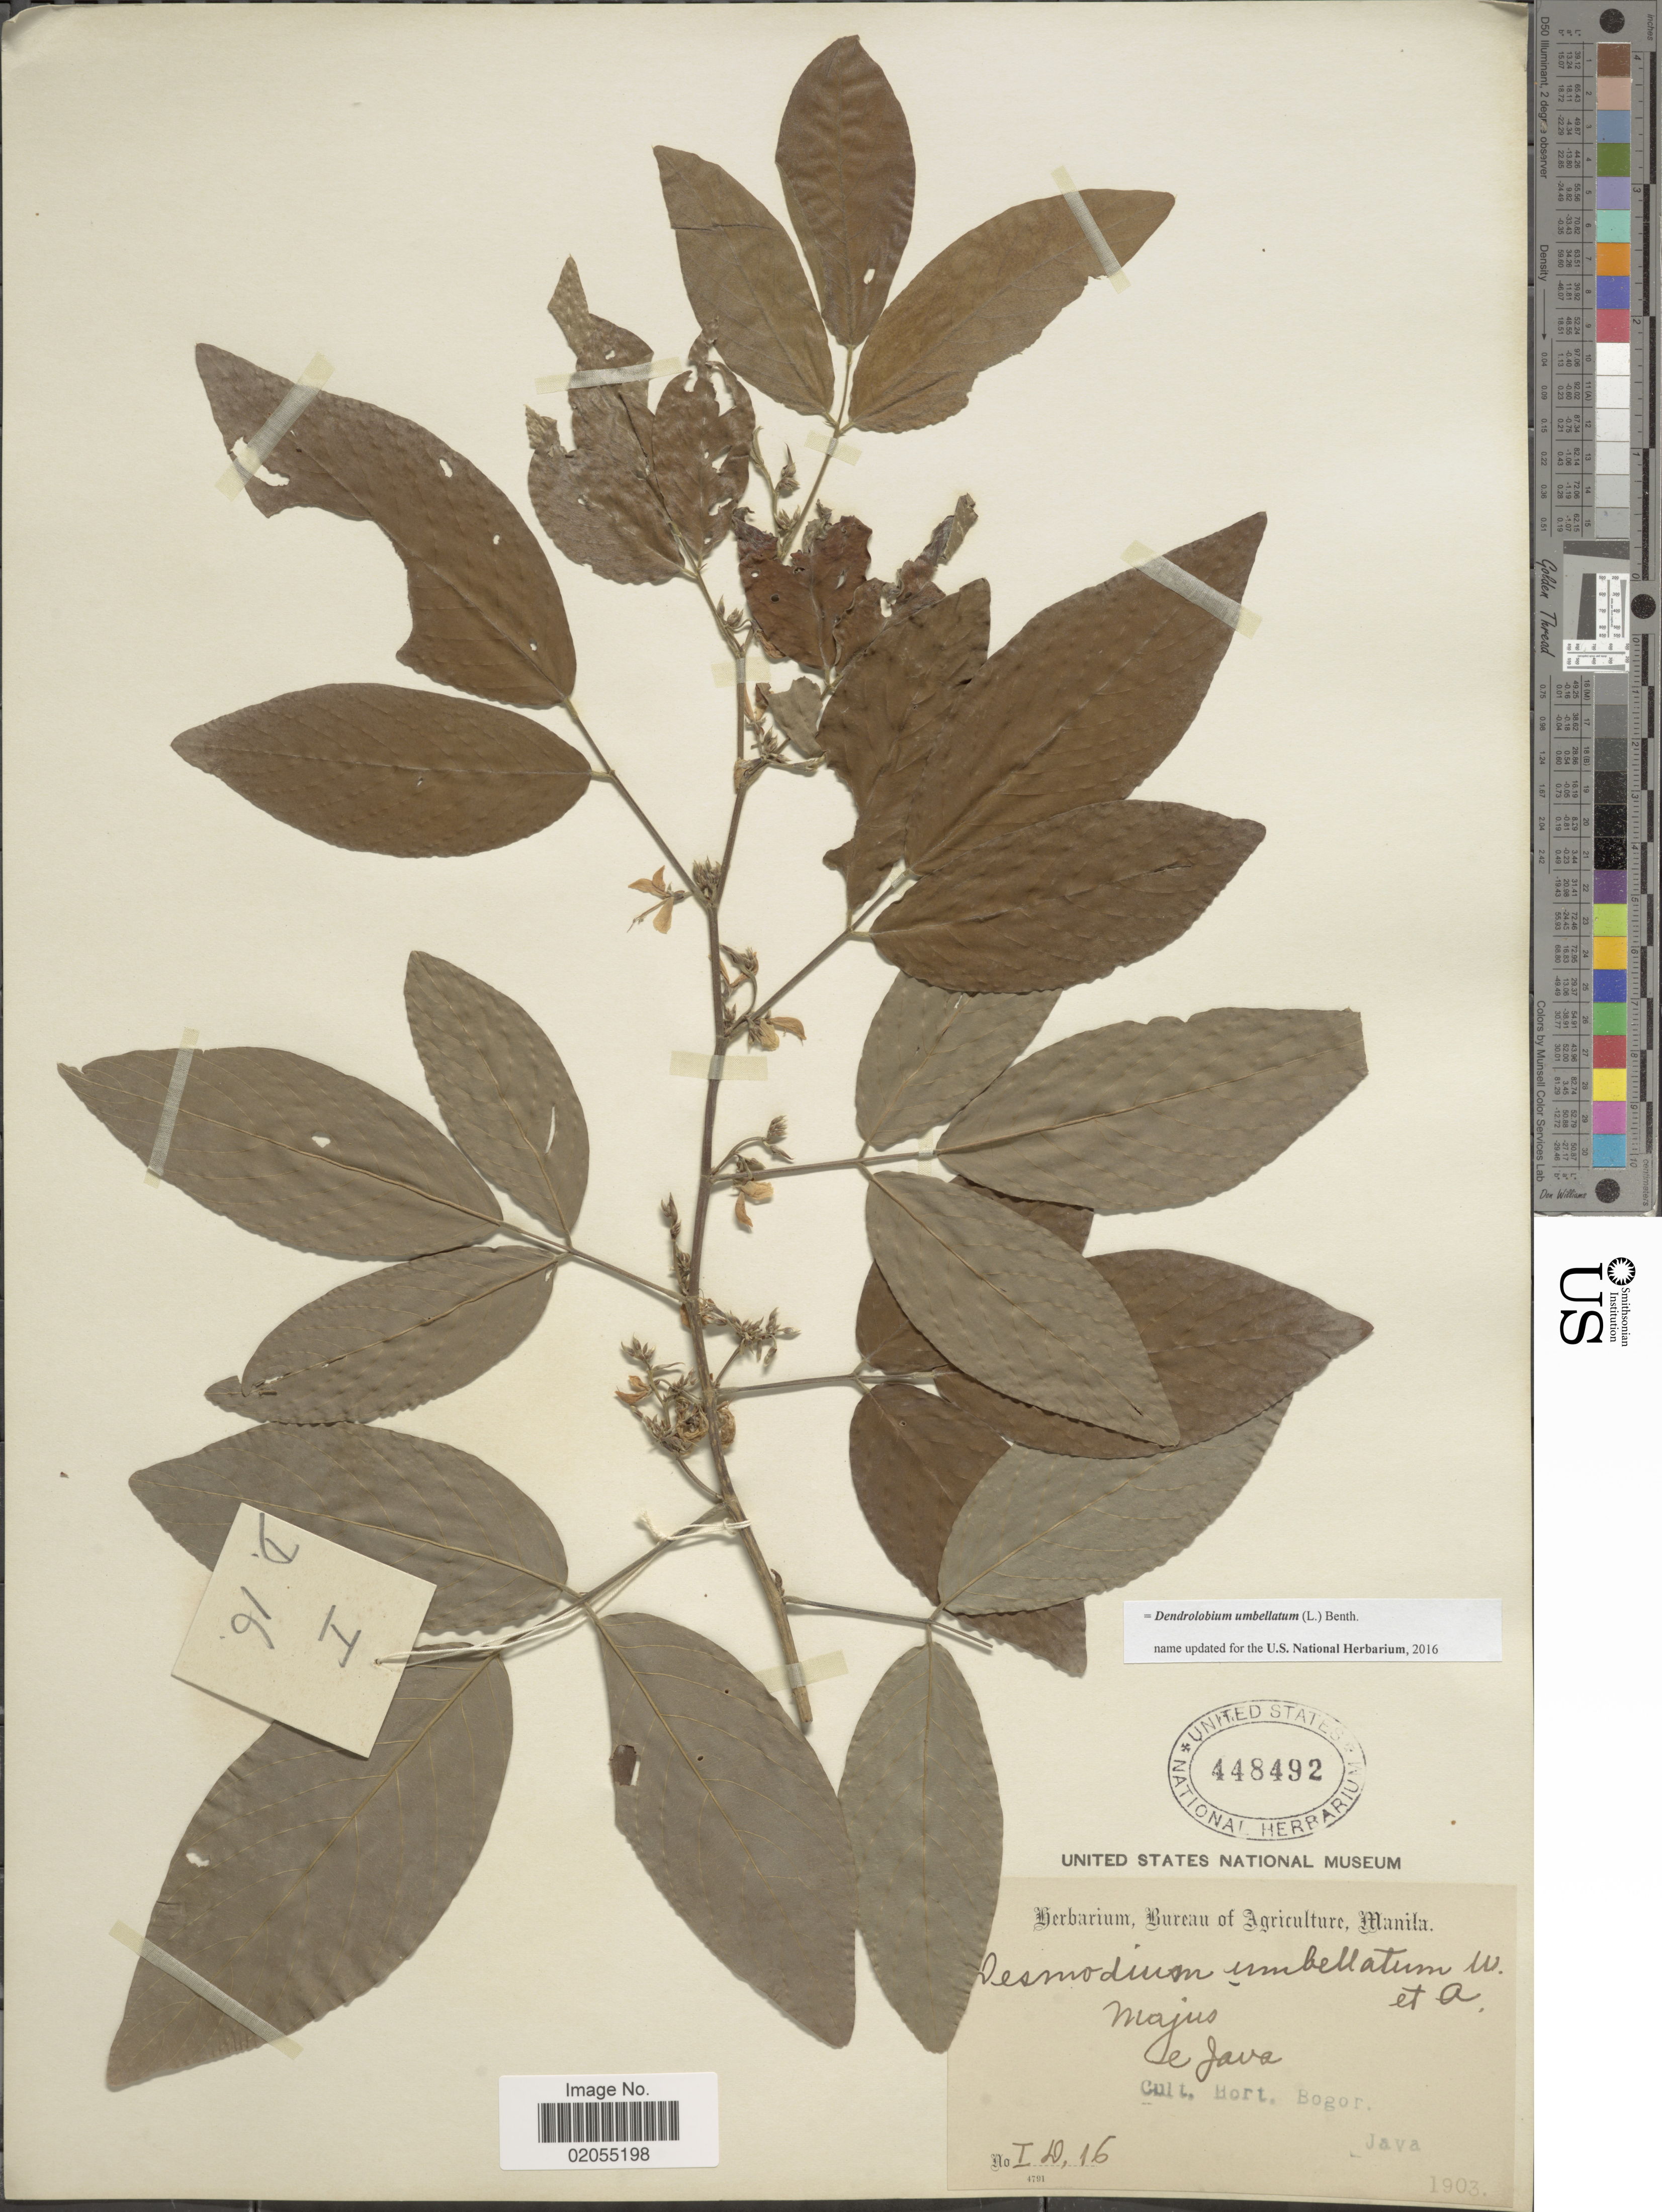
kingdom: Plantae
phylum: Tracheophyta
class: Magnoliopsida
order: Fabales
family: Fabaceae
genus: Dendrolobium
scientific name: Dendrolobium umbellatum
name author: (L.) Benth.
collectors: ex Herb. Bur. Agric. Manila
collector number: ID16?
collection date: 1903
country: Indonesia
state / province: Java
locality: Majus, Hort. Bogor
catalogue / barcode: US 448492